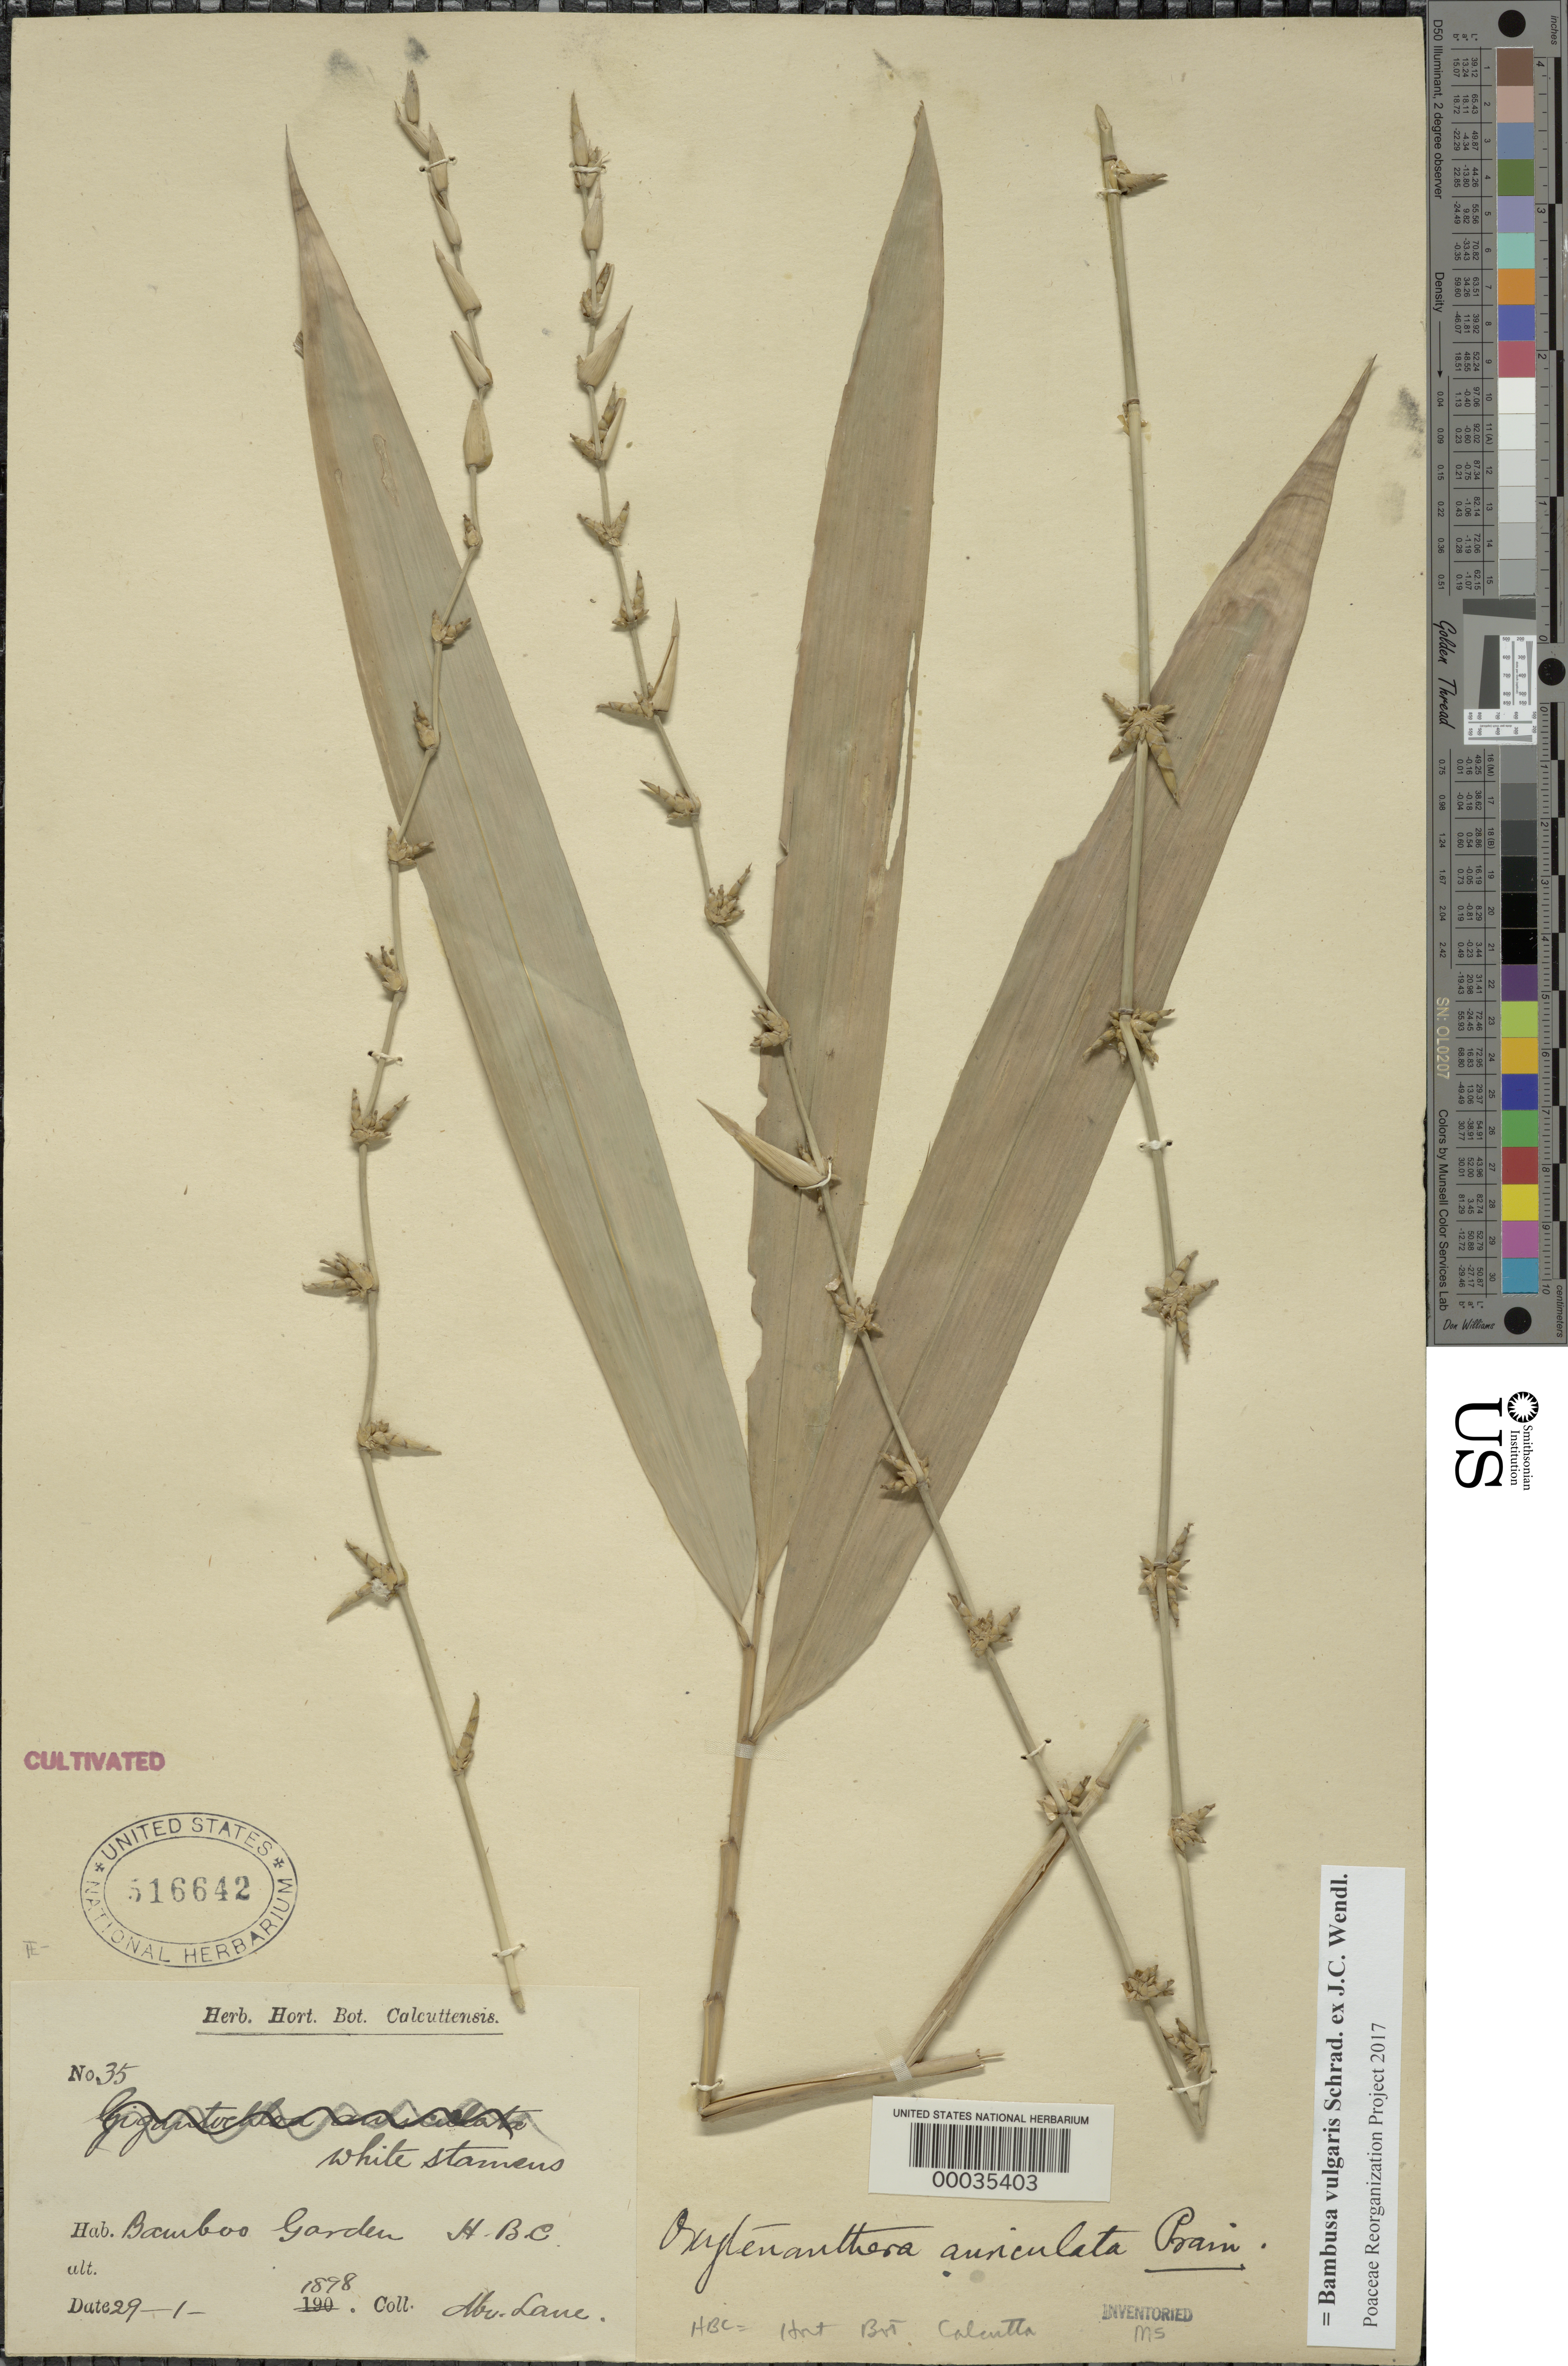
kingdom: Plantae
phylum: Tracheophyta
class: Liliopsida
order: Poales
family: Poaceae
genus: Bambusa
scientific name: Bambusa vulgaris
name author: Schrad. ex J.C. Wendl.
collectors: Lane, --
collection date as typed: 29 Jan 1898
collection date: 1898-01-29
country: India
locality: Calcutta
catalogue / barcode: US 516642